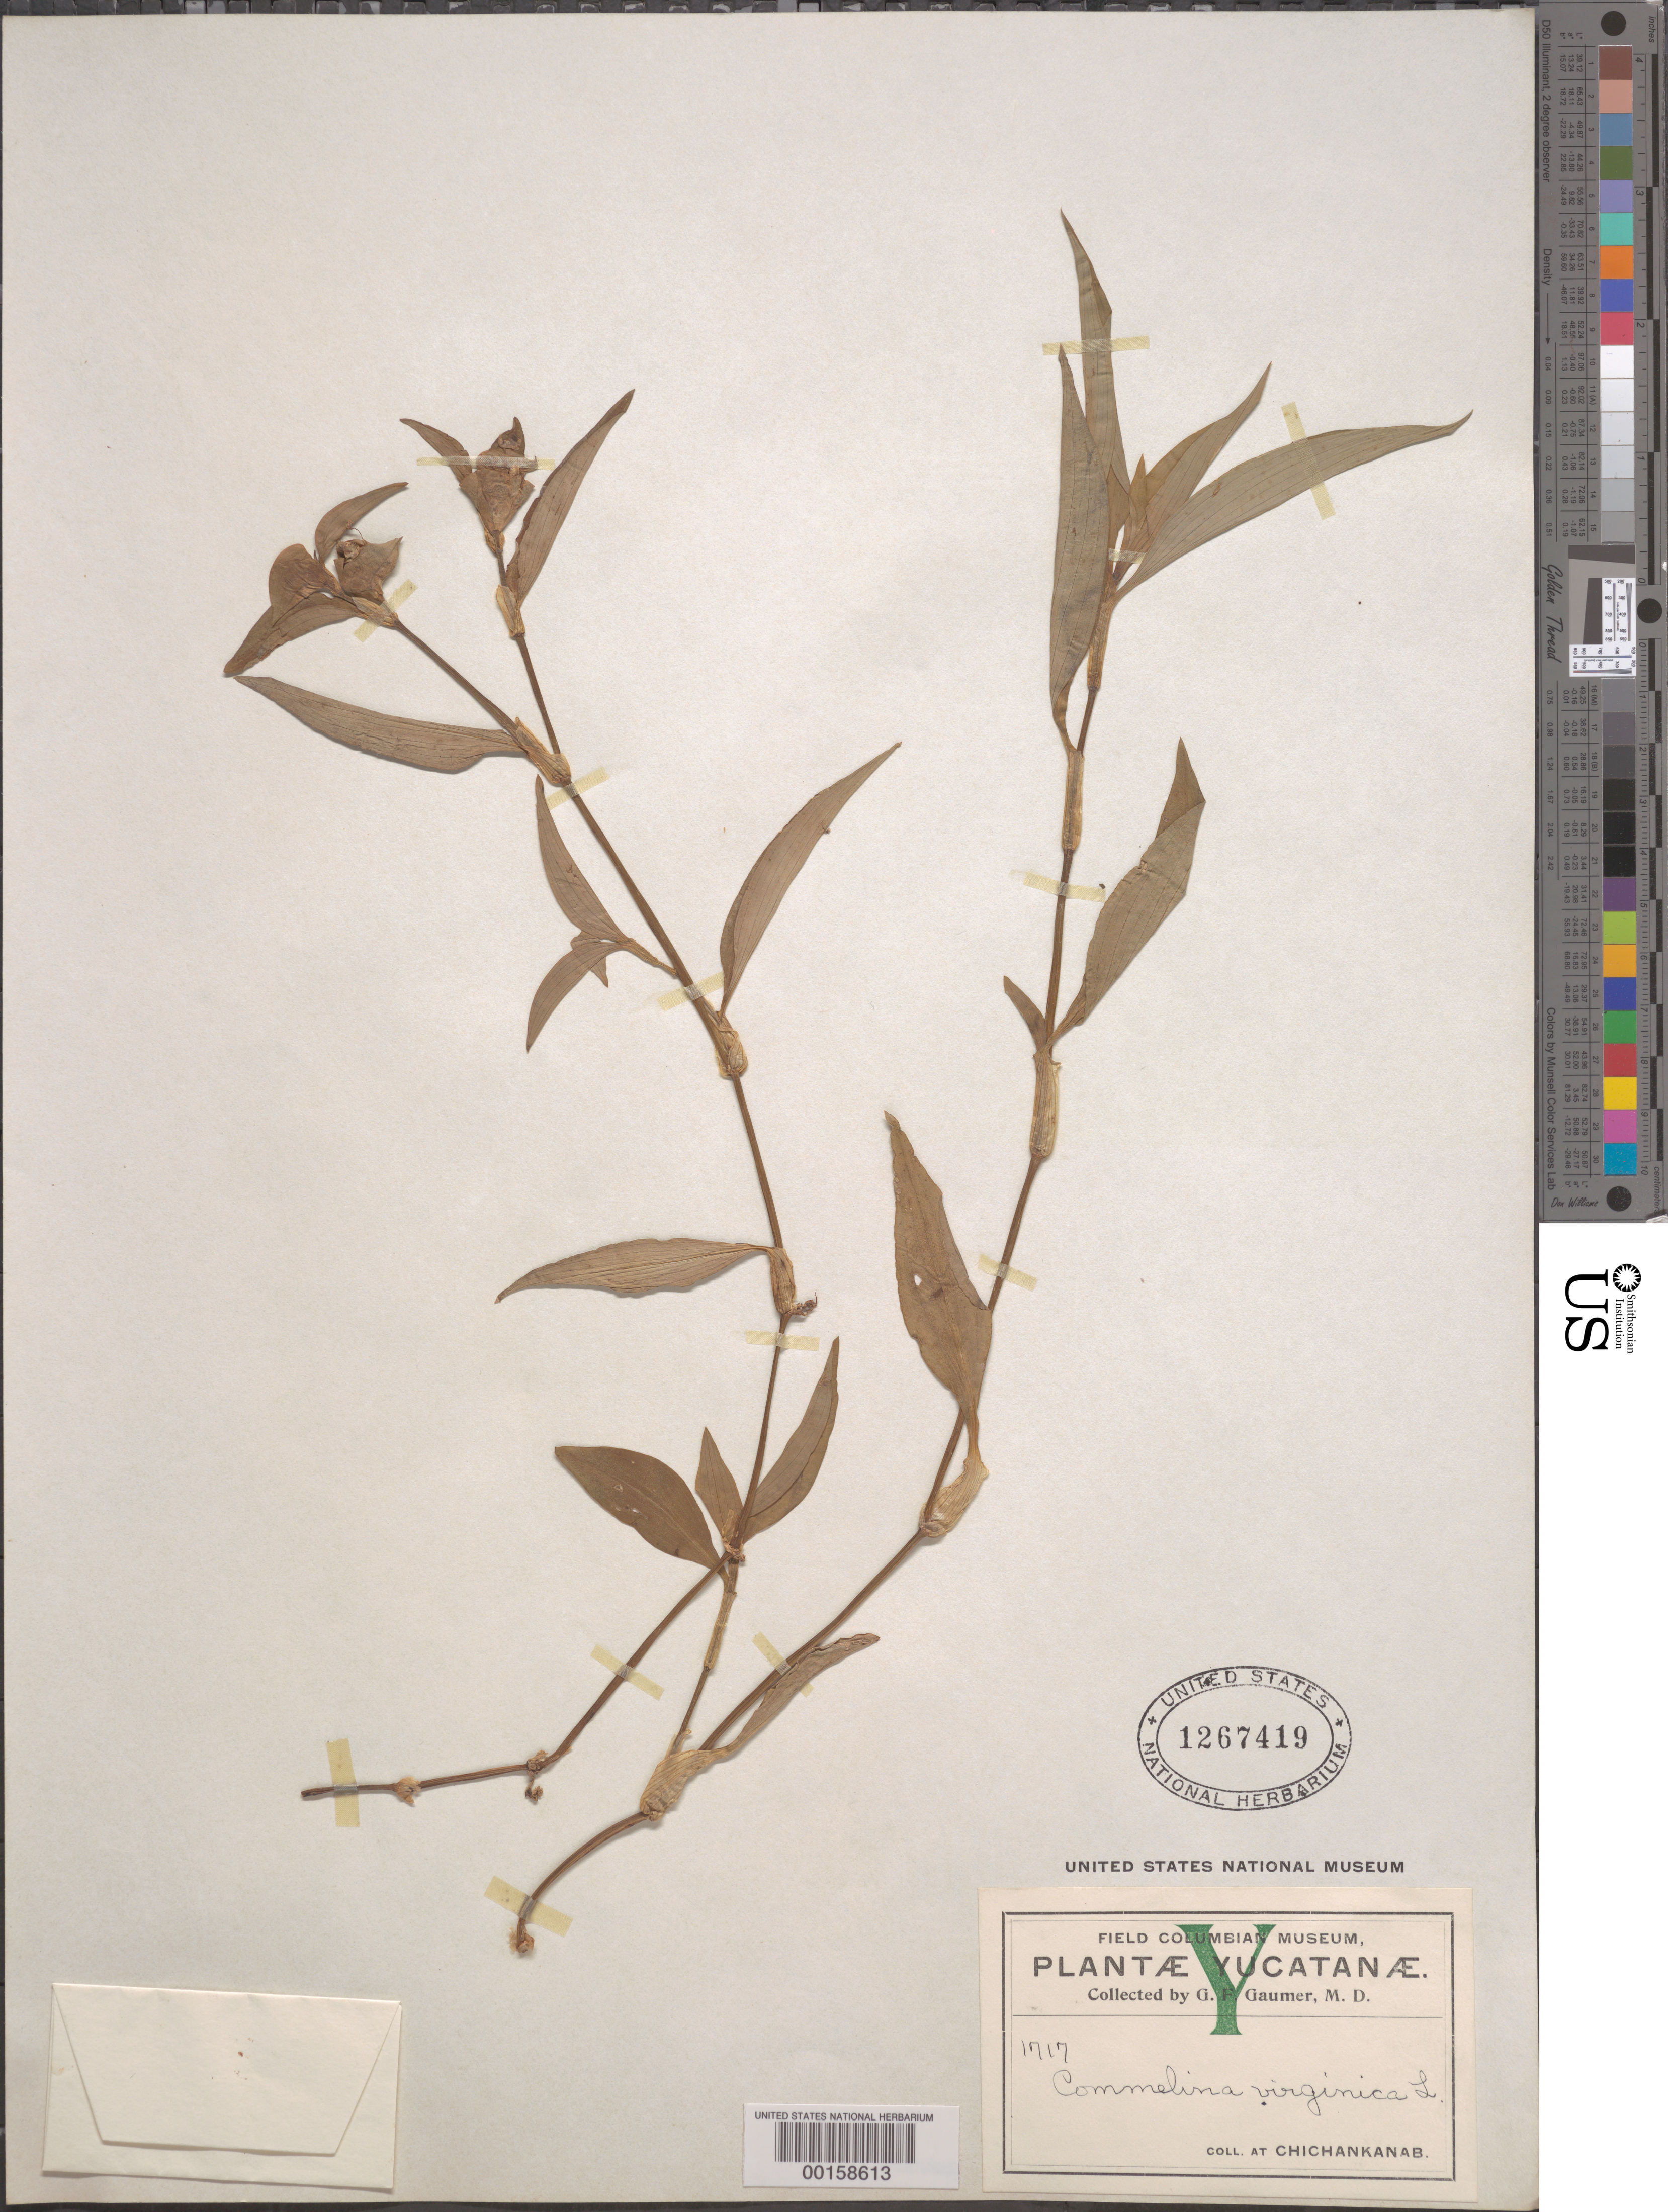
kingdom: Plantae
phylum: Tracheophyta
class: Liliopsida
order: Commelinales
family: Commelinaceae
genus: Commelina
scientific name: Commelina erecta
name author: L.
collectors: G. F. Gaumer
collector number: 1717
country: Mexico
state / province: Yucatán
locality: Chichankanab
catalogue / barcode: US 1267419